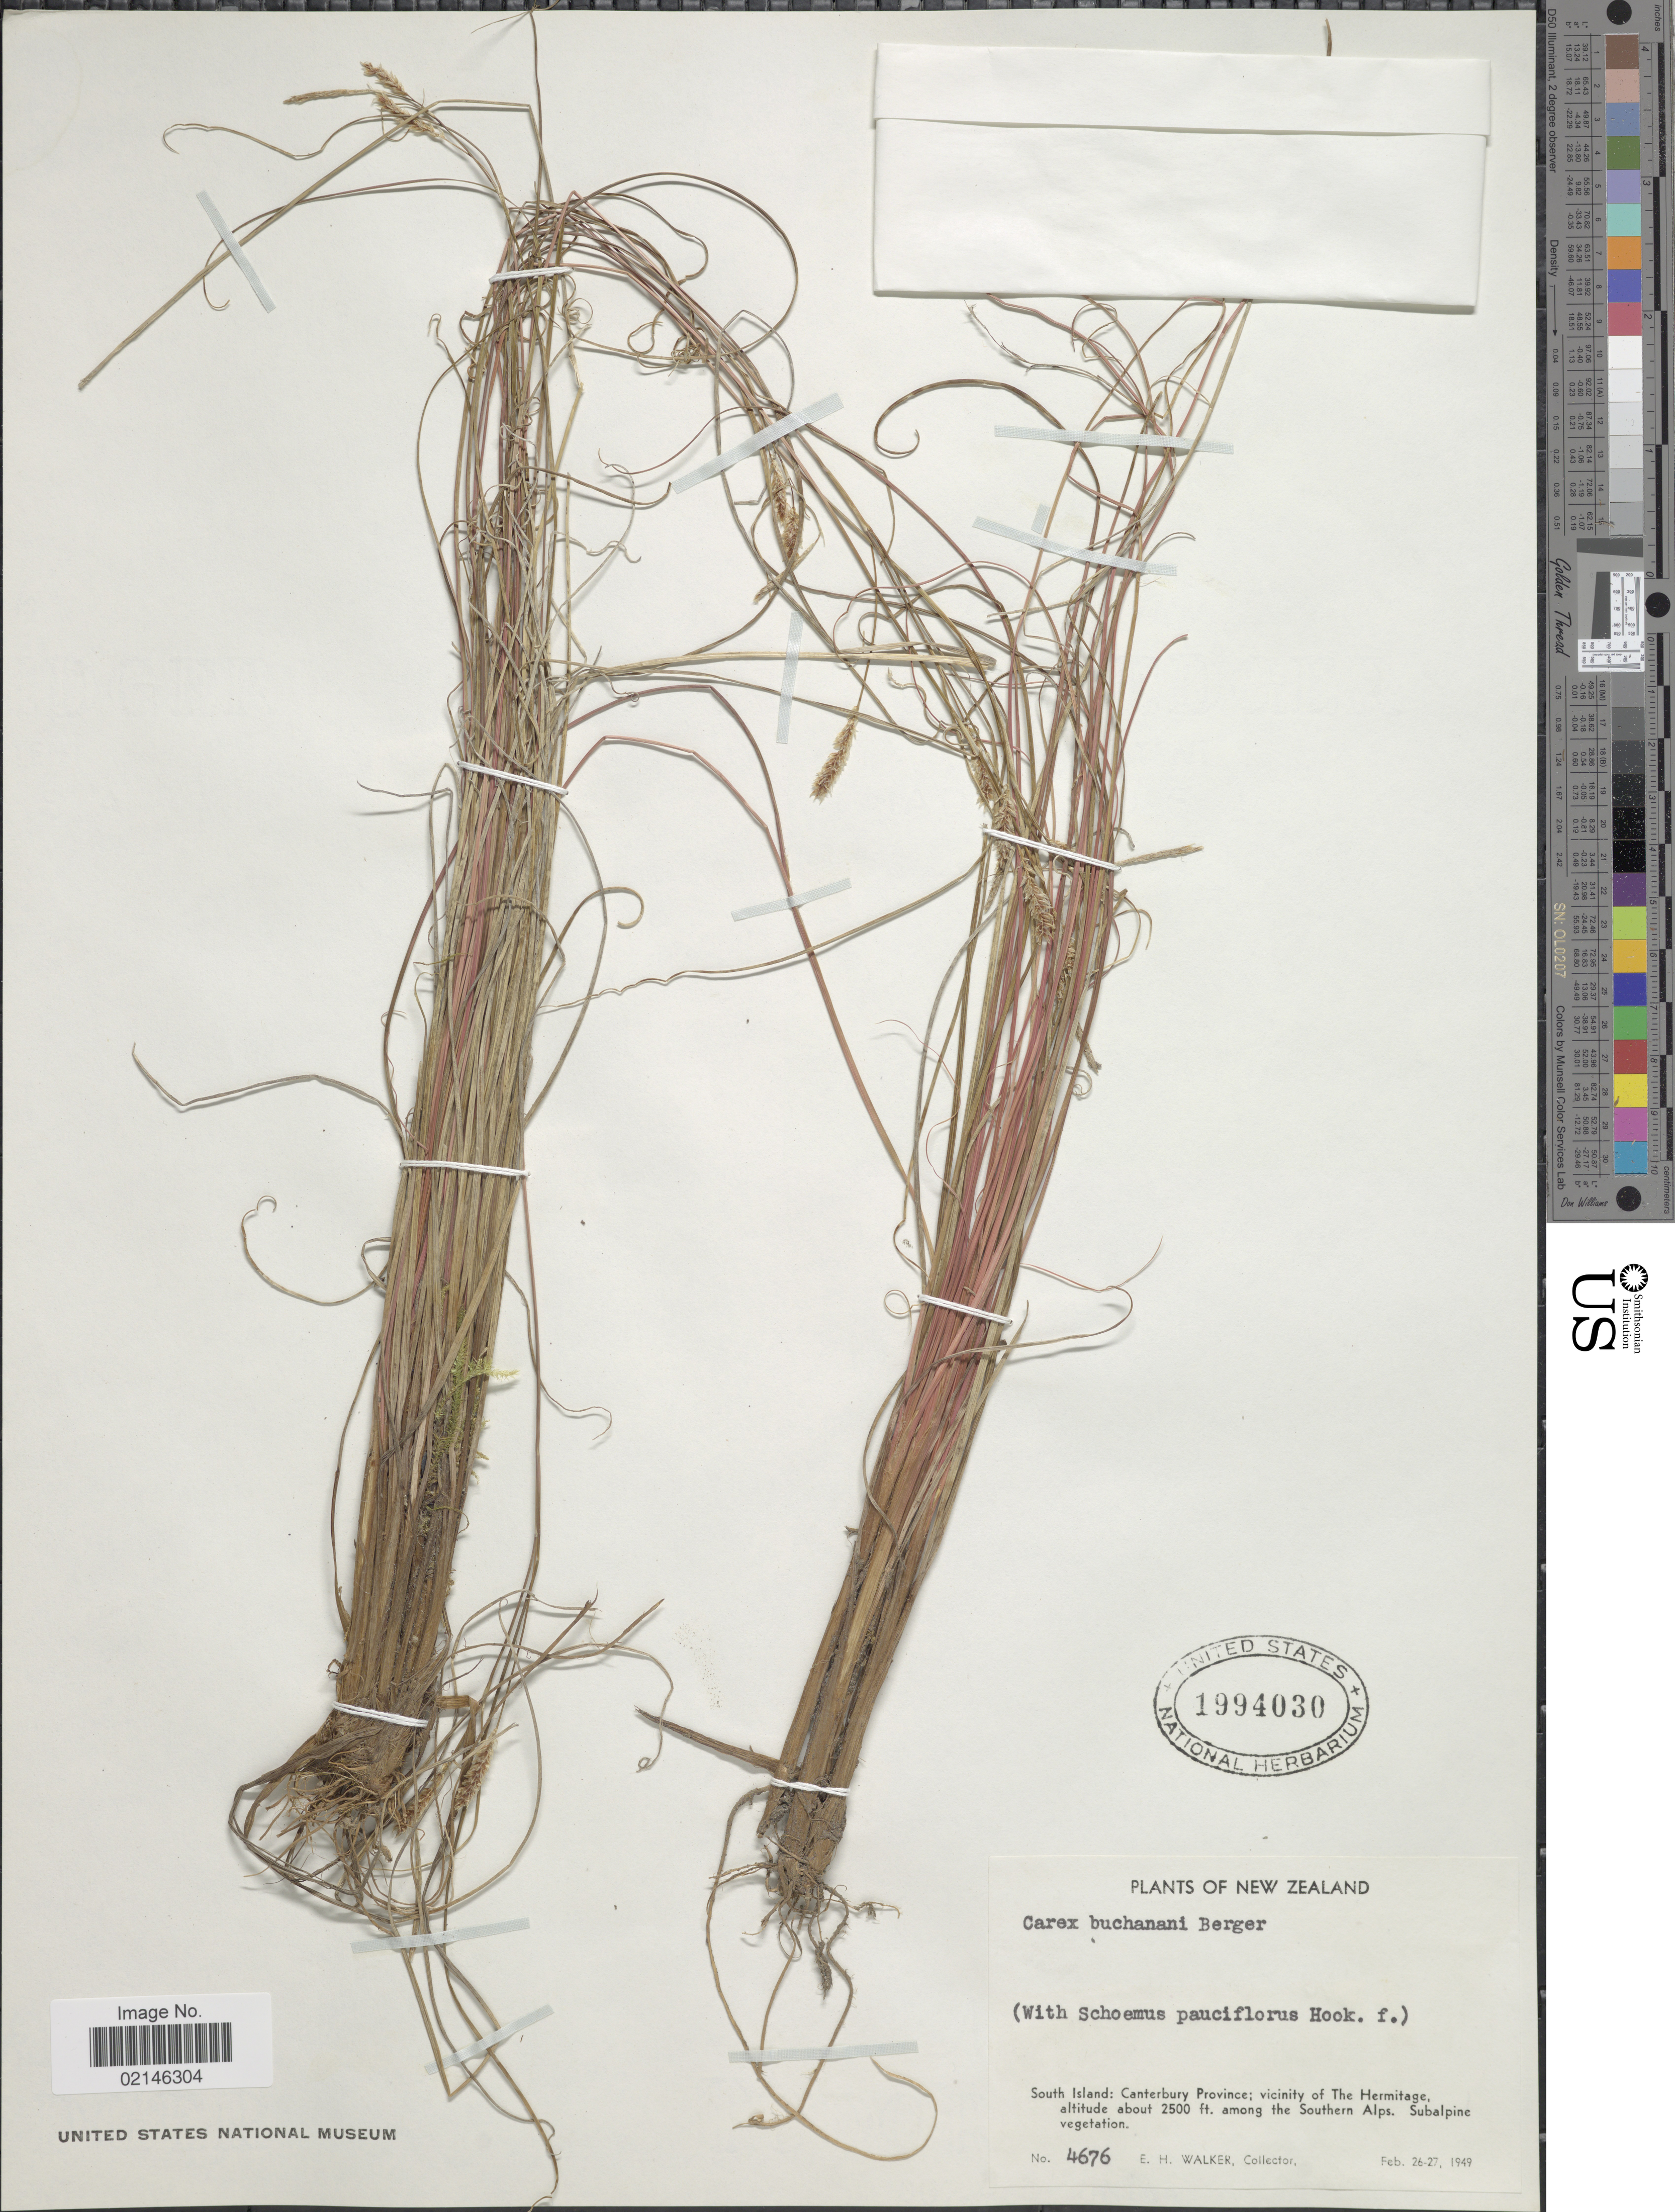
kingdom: Plantae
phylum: Tracheophyta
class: Liliopsida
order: Poales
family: Cyperaceae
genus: Carex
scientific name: Carex buchananii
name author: Berggr.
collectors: E. H. Walker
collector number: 4676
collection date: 1949-02-26/1949-02-27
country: New Zealand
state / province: Canterbury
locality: South Island: vicinity of The Hermitage, among the Southern Alps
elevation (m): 762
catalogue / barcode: US 1994030